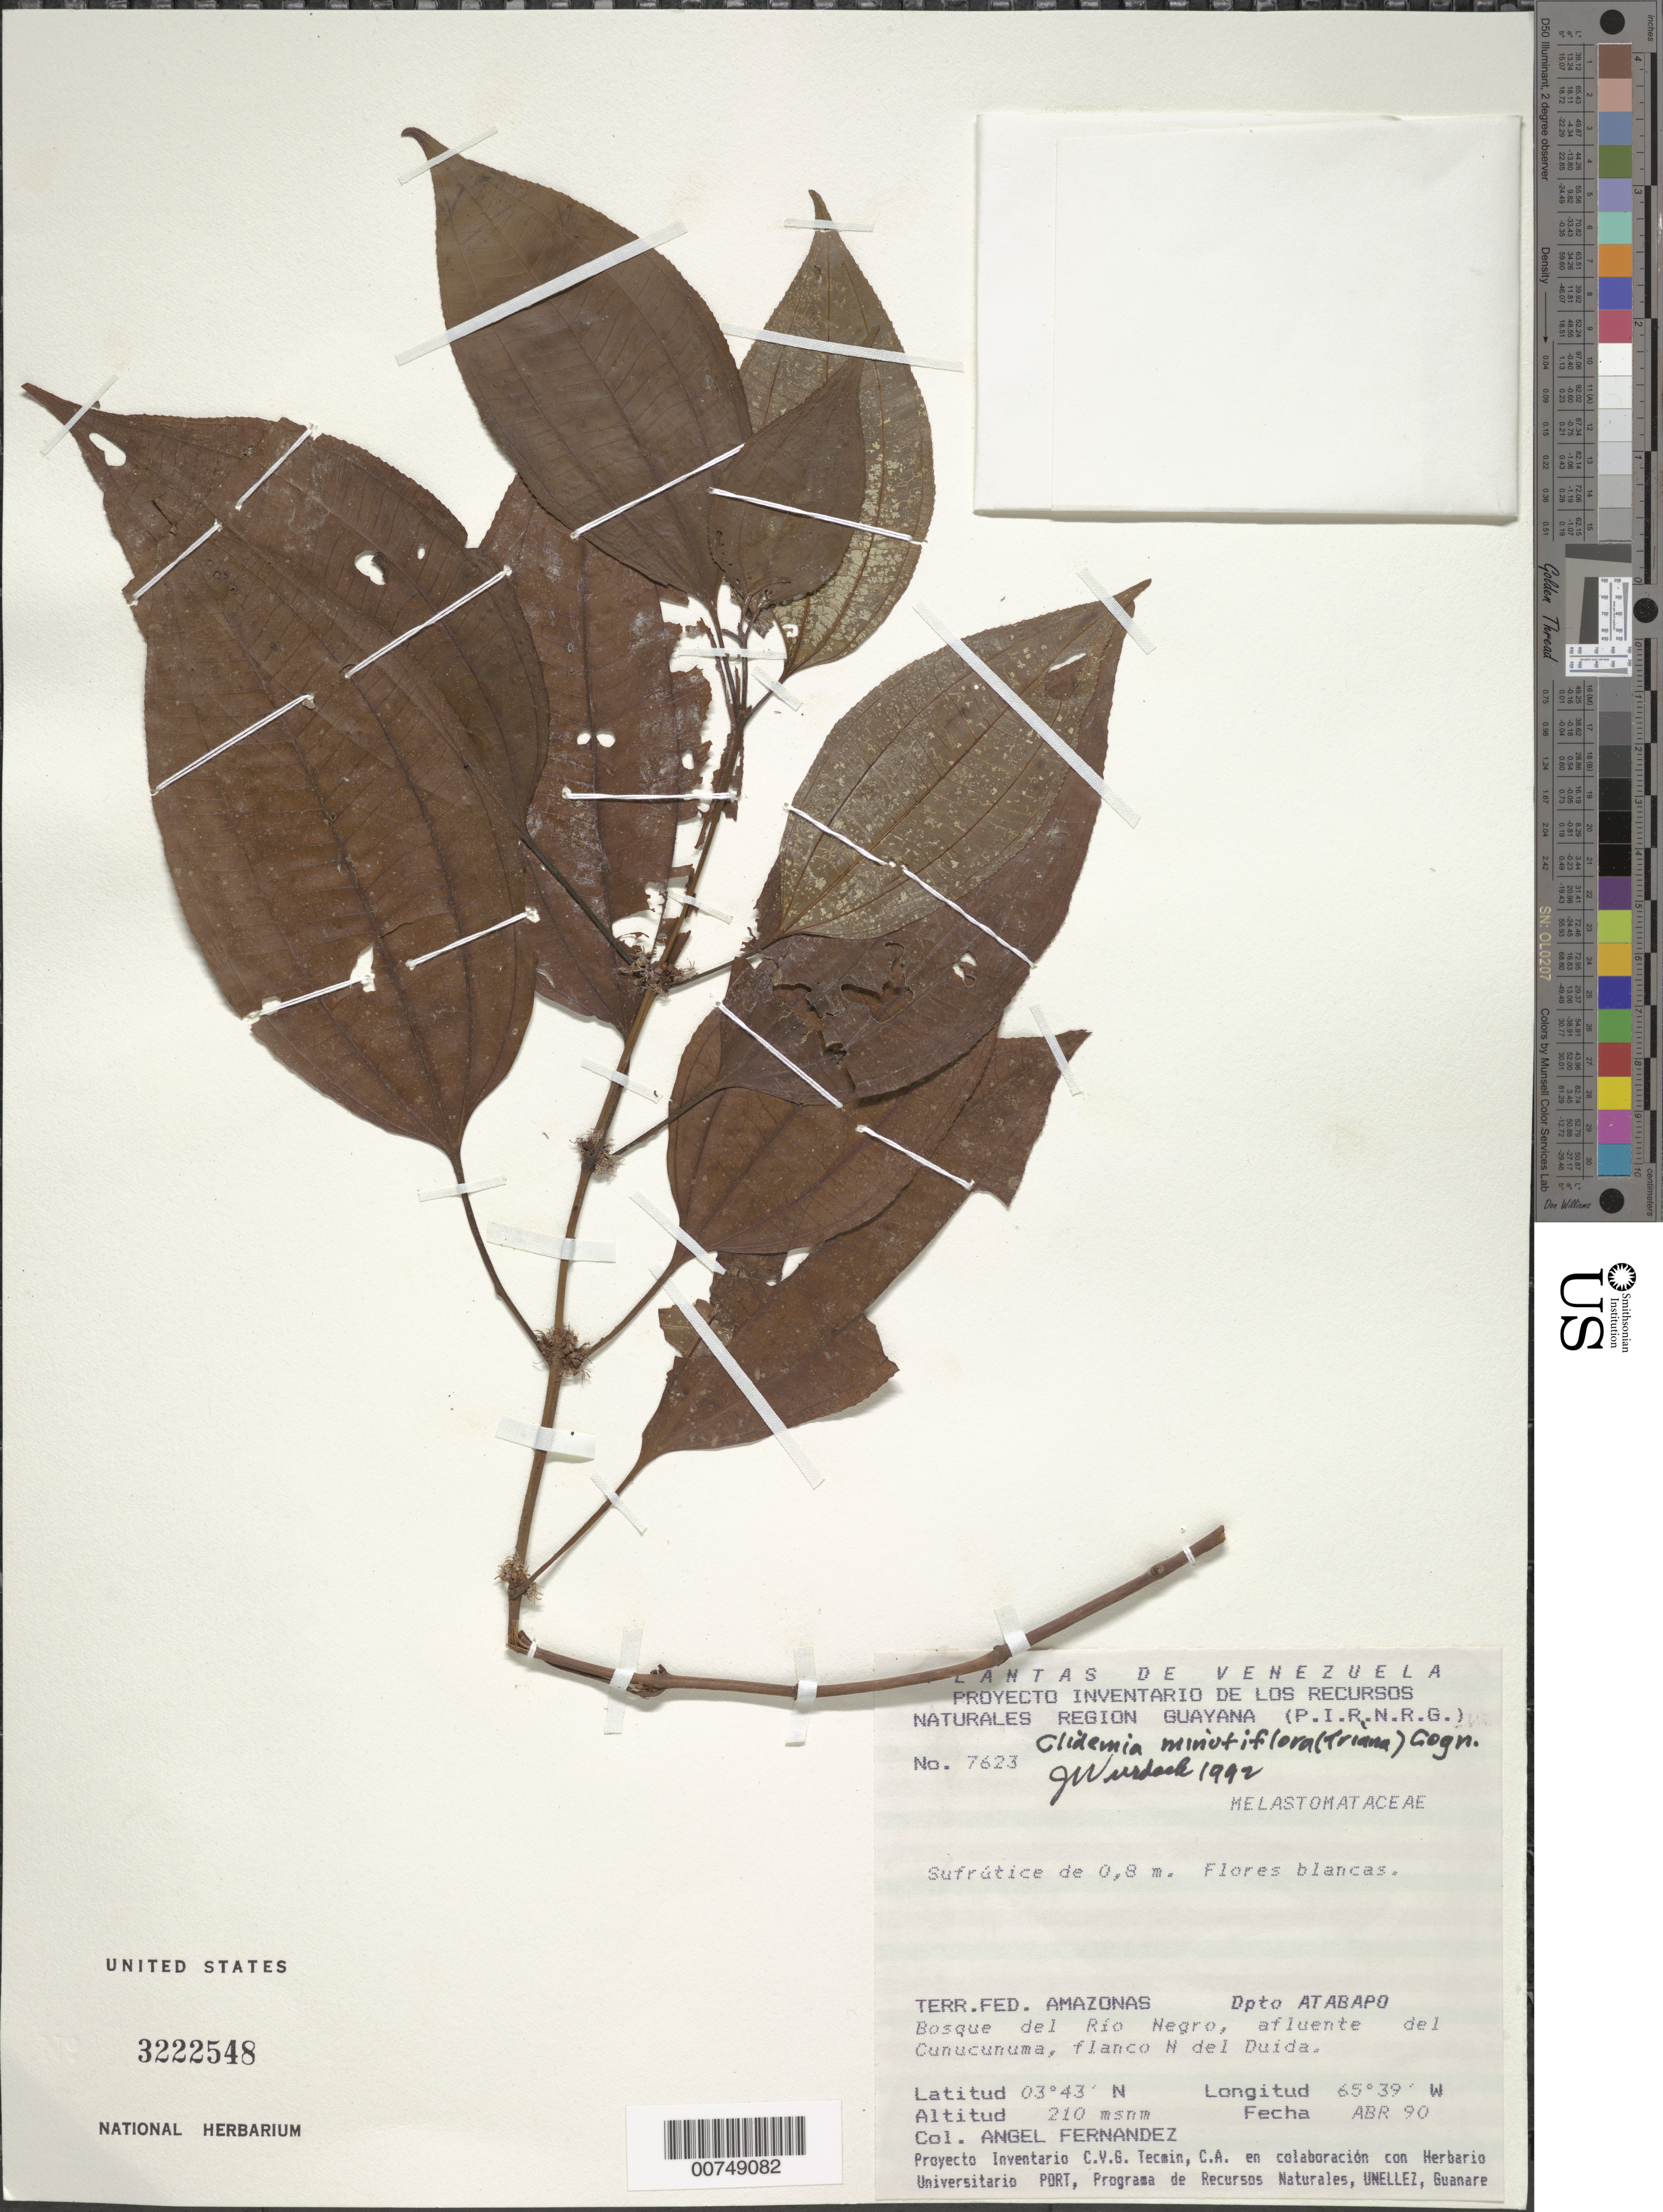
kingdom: Plantae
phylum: Tracheophyta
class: Magnoliopsida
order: Myrtales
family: Melastomataceae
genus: Clidemia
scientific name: Clidemia minutiflora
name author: (Triana) Cogn.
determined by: Wurdack, John J., (US), US (UNITED STATES)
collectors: A. Fernández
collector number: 7623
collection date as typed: Apr-90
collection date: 1990-04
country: Venezuela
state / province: Amazonas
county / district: Atabapo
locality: Río Negro, afluente del Cunucunama, flanco N del Duída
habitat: Bosque del Rio Negro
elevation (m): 210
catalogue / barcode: US 3222548